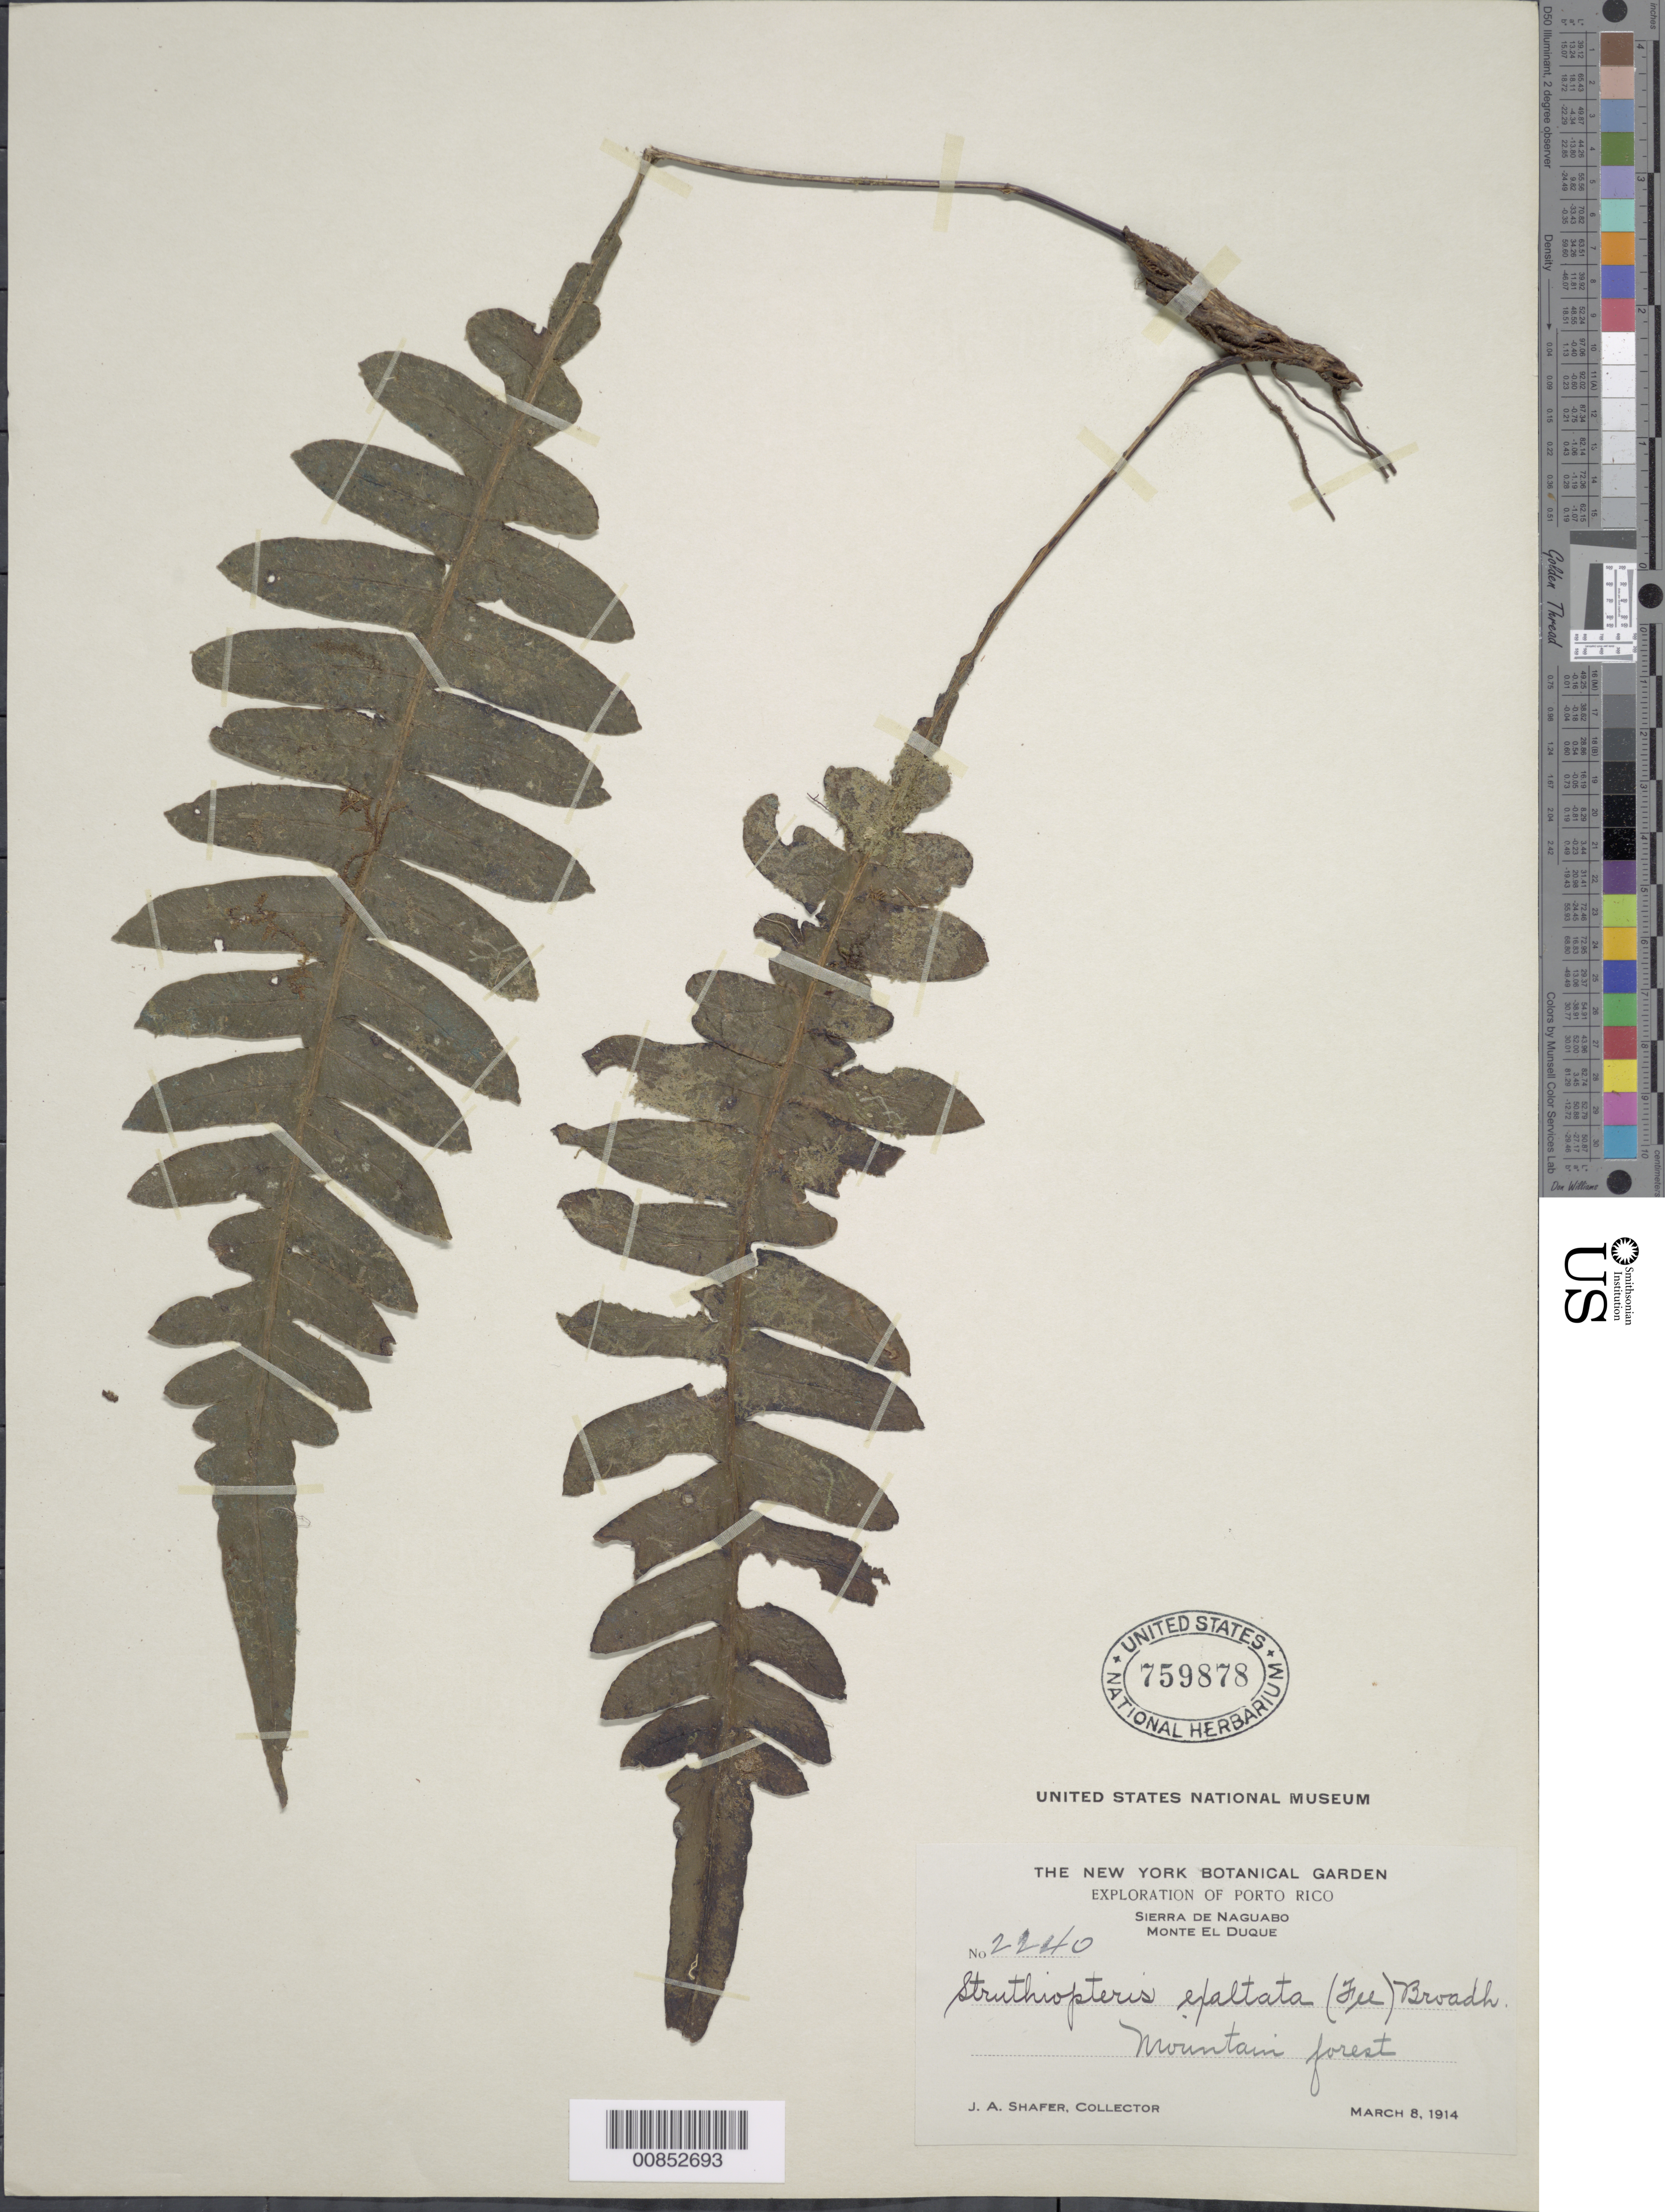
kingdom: Plantae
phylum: Tracheophyta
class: Polypodiopsida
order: Polypodiales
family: Blechnaceae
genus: Blechnum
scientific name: Blechnum exaltatum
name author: (Fée) Duek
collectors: J. A. Shafer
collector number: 2240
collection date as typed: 08 Mar 1914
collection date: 1914-03-08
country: Puerto Rico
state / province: Naguabo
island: Puerto Rico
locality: Sierra de Naguabo, Monte El Duque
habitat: Mountain forest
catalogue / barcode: US 759878